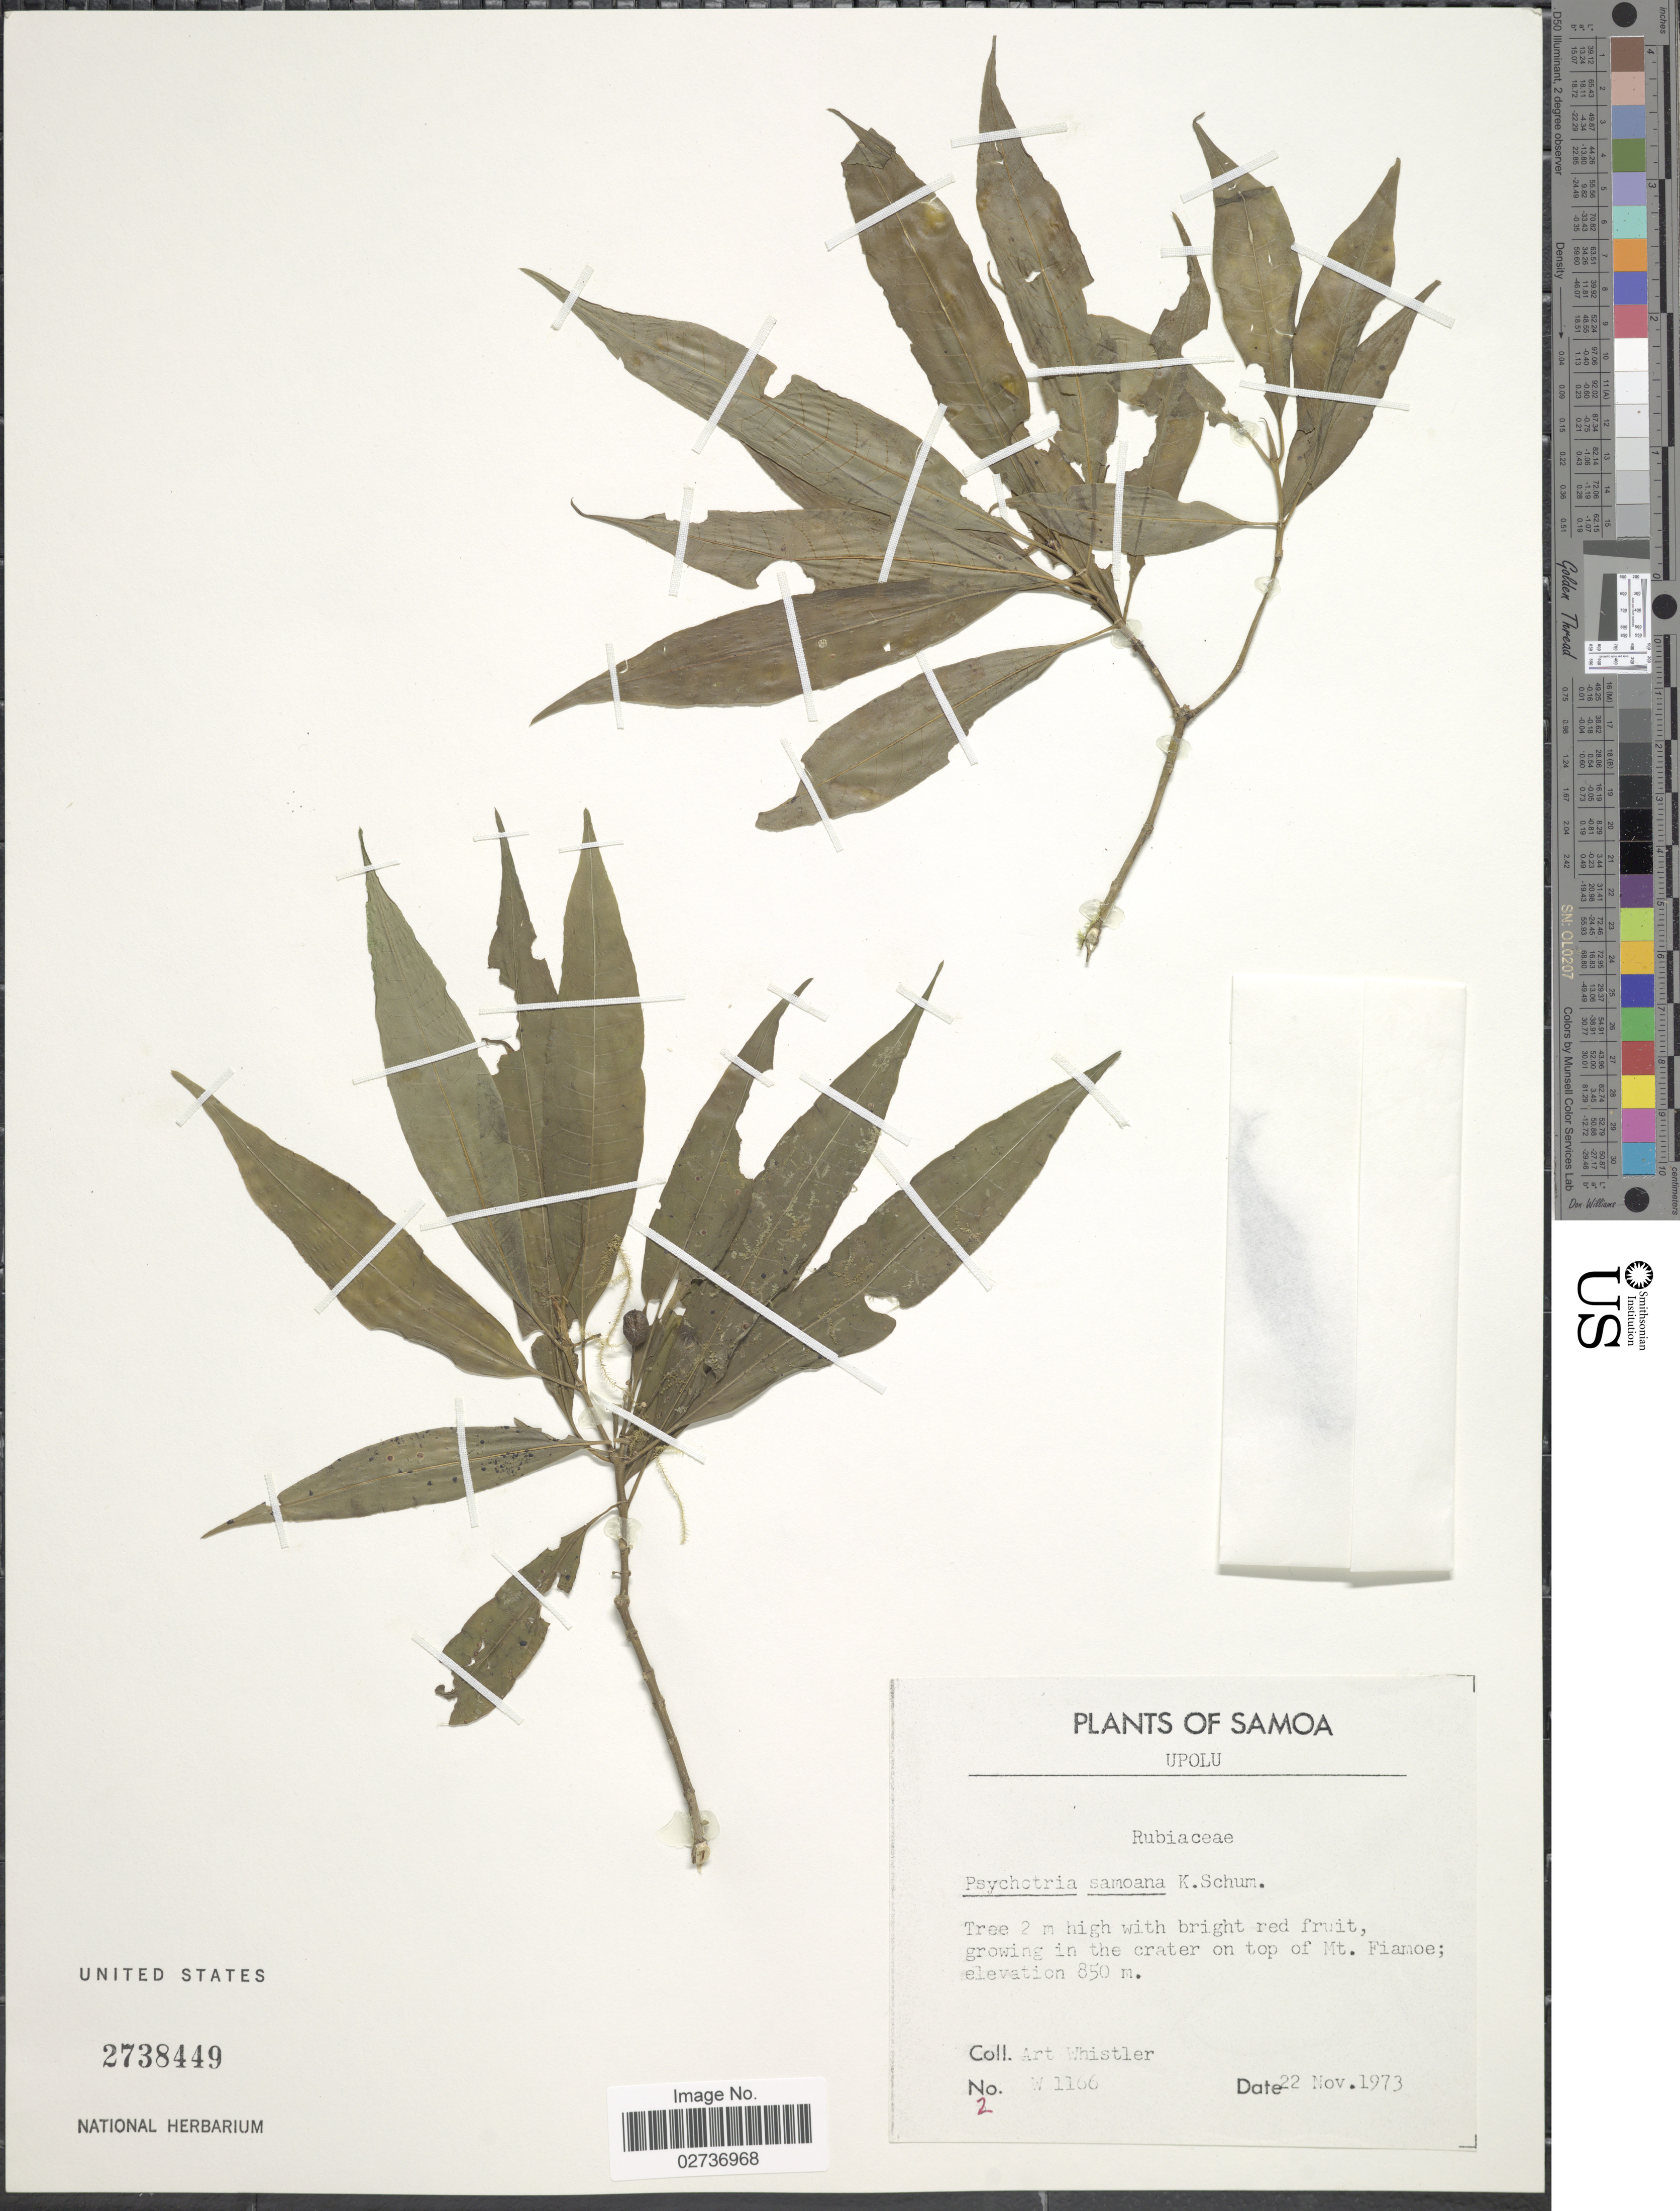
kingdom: Plantae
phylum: Tracheophyta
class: Magnoliopsida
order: Gentianales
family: Rubiaceae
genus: Psychotria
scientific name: Psychotria samoana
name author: K. Schum.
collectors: A. Whistler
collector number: W 1166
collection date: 1973-11-22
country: Samoa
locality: Samoa. Upolu. Growing in the crater on top of Mt. Fiamoe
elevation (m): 850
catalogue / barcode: US 2738449